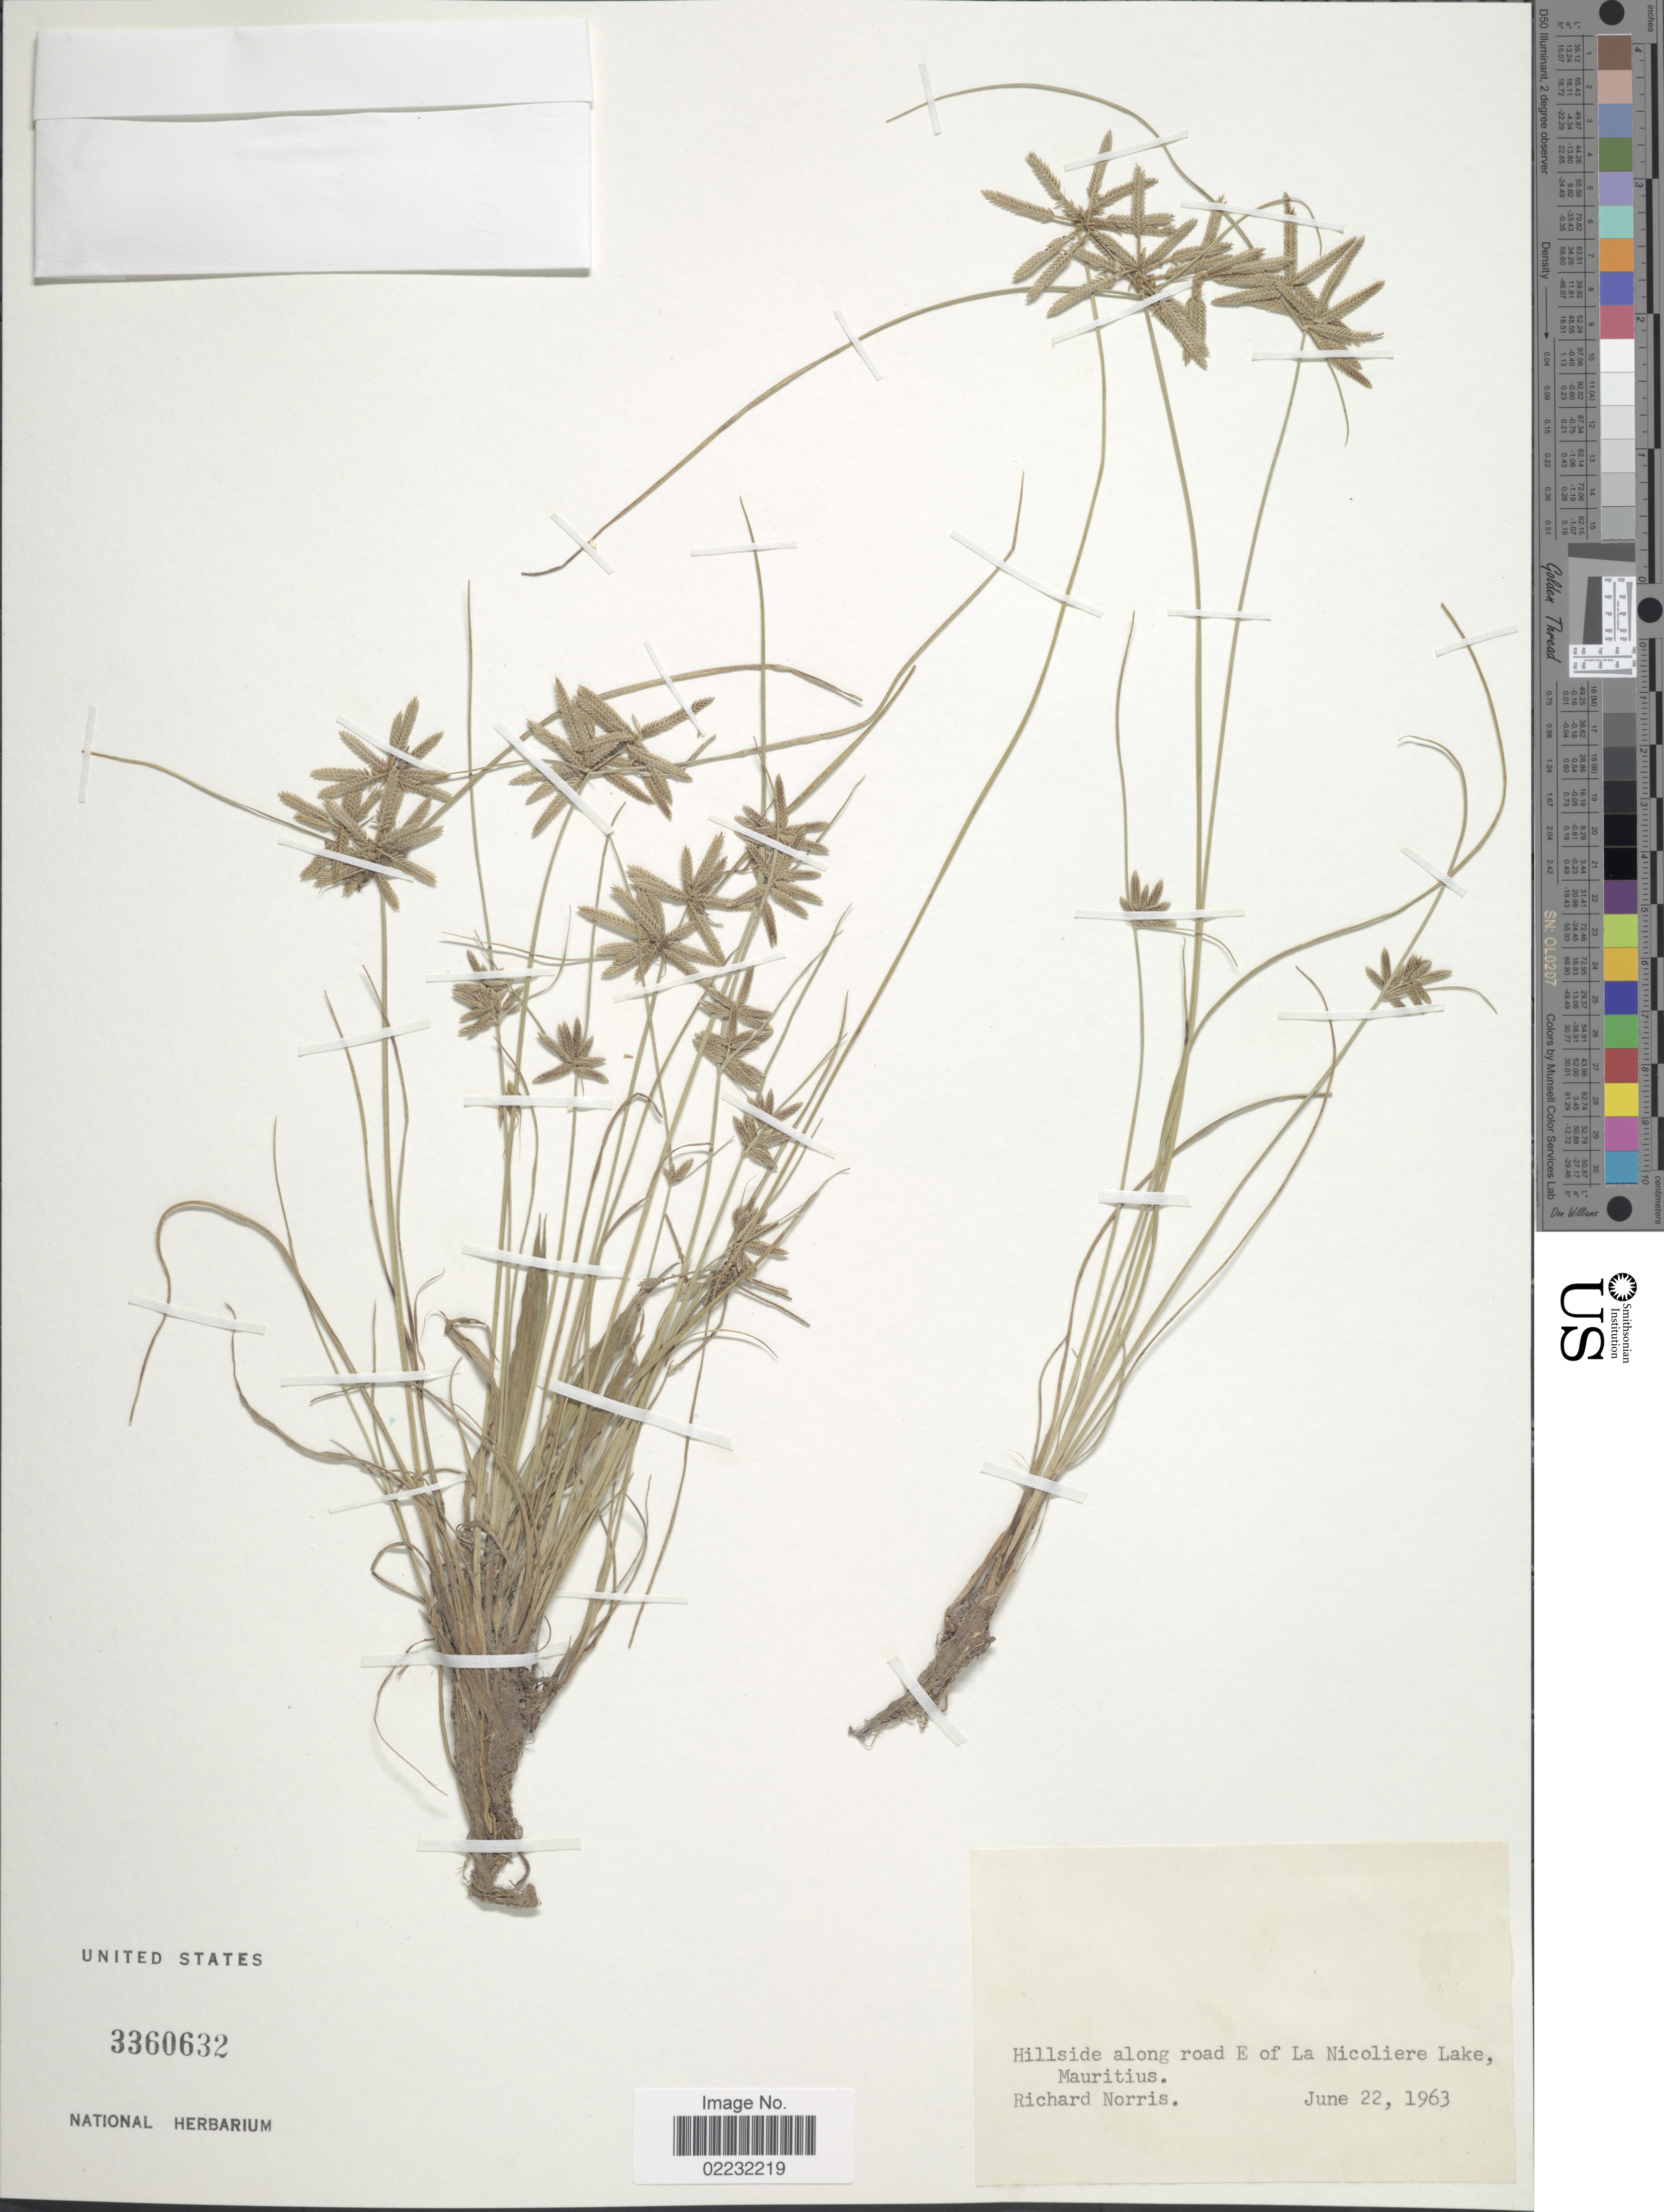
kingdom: Plantae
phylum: Tracheophyta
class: Liliopsida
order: Poales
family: Cyperaceae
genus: Cyperus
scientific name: Cyperus flavidus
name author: Retz.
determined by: Strong, Mark T., (BOT), Smithsonian Institution - National Museum of Natural History (UNITED STATES)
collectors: R. E. Norris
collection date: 1963-06-22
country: Mauritius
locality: Hillside along road E of La Nicoliere Lake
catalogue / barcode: US 3360632